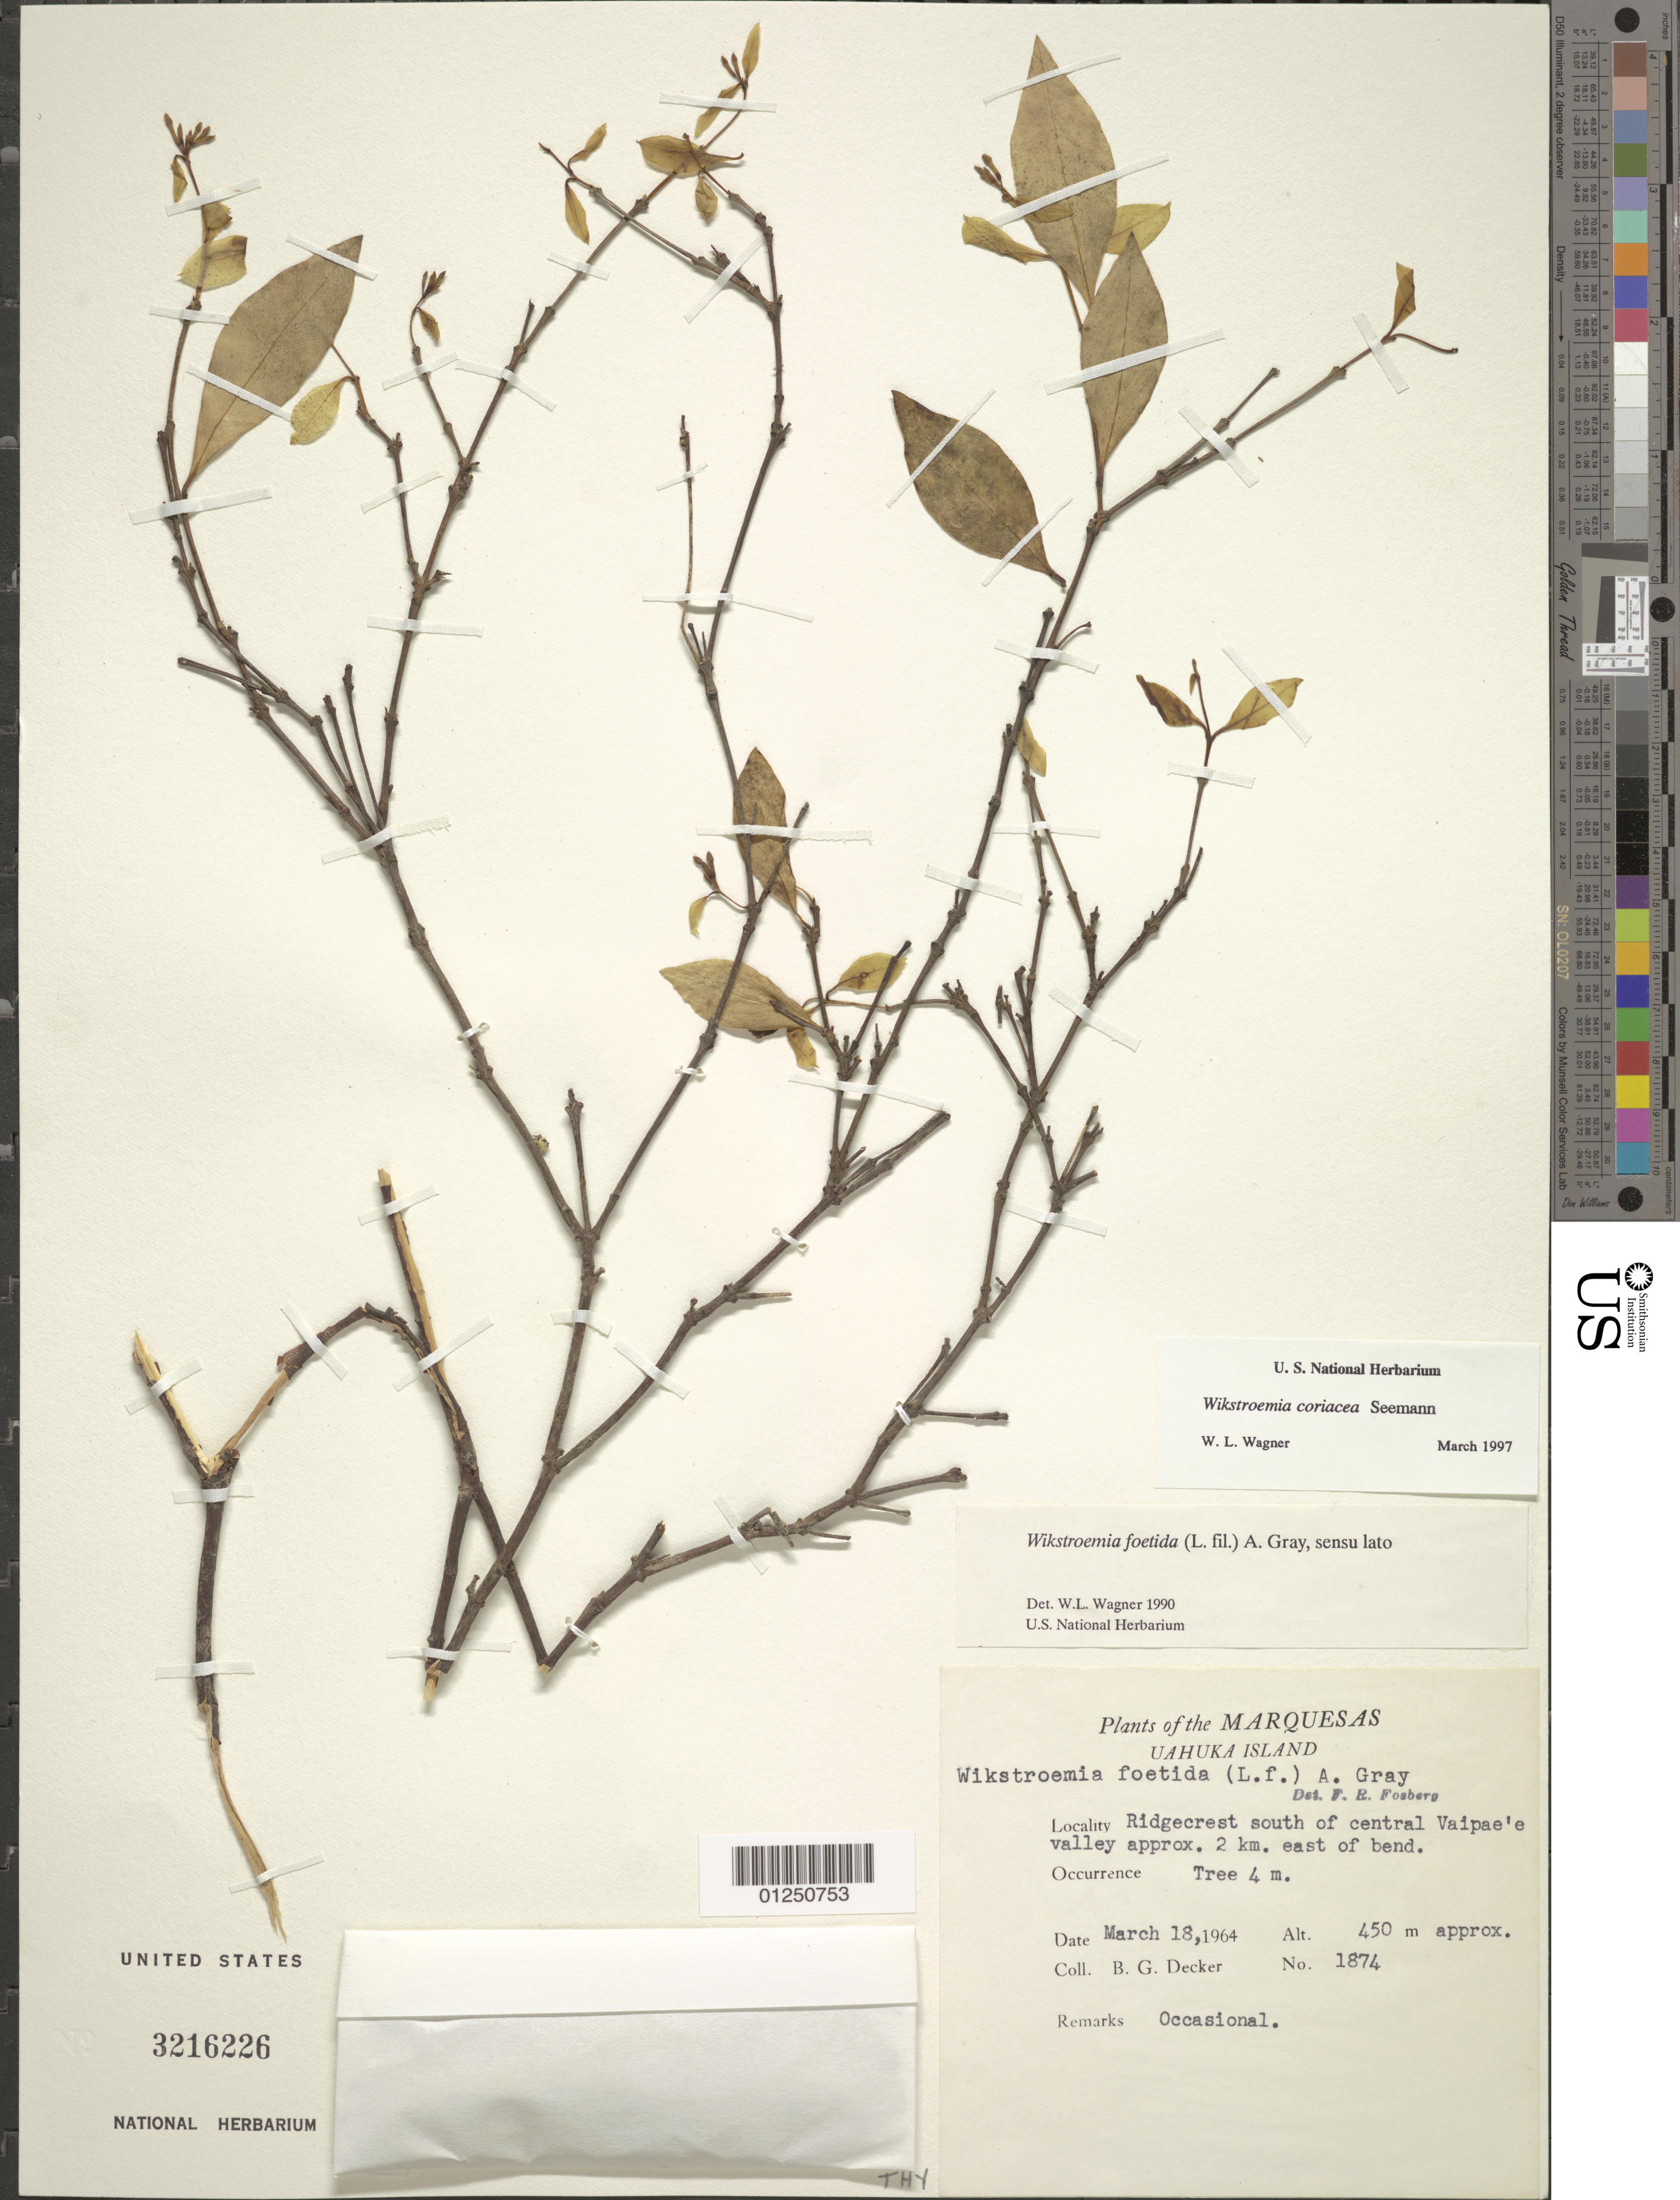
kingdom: Plantae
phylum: Tracheophyta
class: Magnoliopsida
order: Malvales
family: Thymelaeaceae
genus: Wikstroemia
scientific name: Wikstroemia coriacea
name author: Seem.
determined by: Wagner, W. L., (BOT), Smithsonian Institution - National Museum of Natural History (UNITED STATES)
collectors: B. G. Decker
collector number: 1874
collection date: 1964-03-18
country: French Polynesia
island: Ua Huka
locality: ridgecrest S of central Vaipae'e Valley, 2 km E of bend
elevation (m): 450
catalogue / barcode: US 3216226